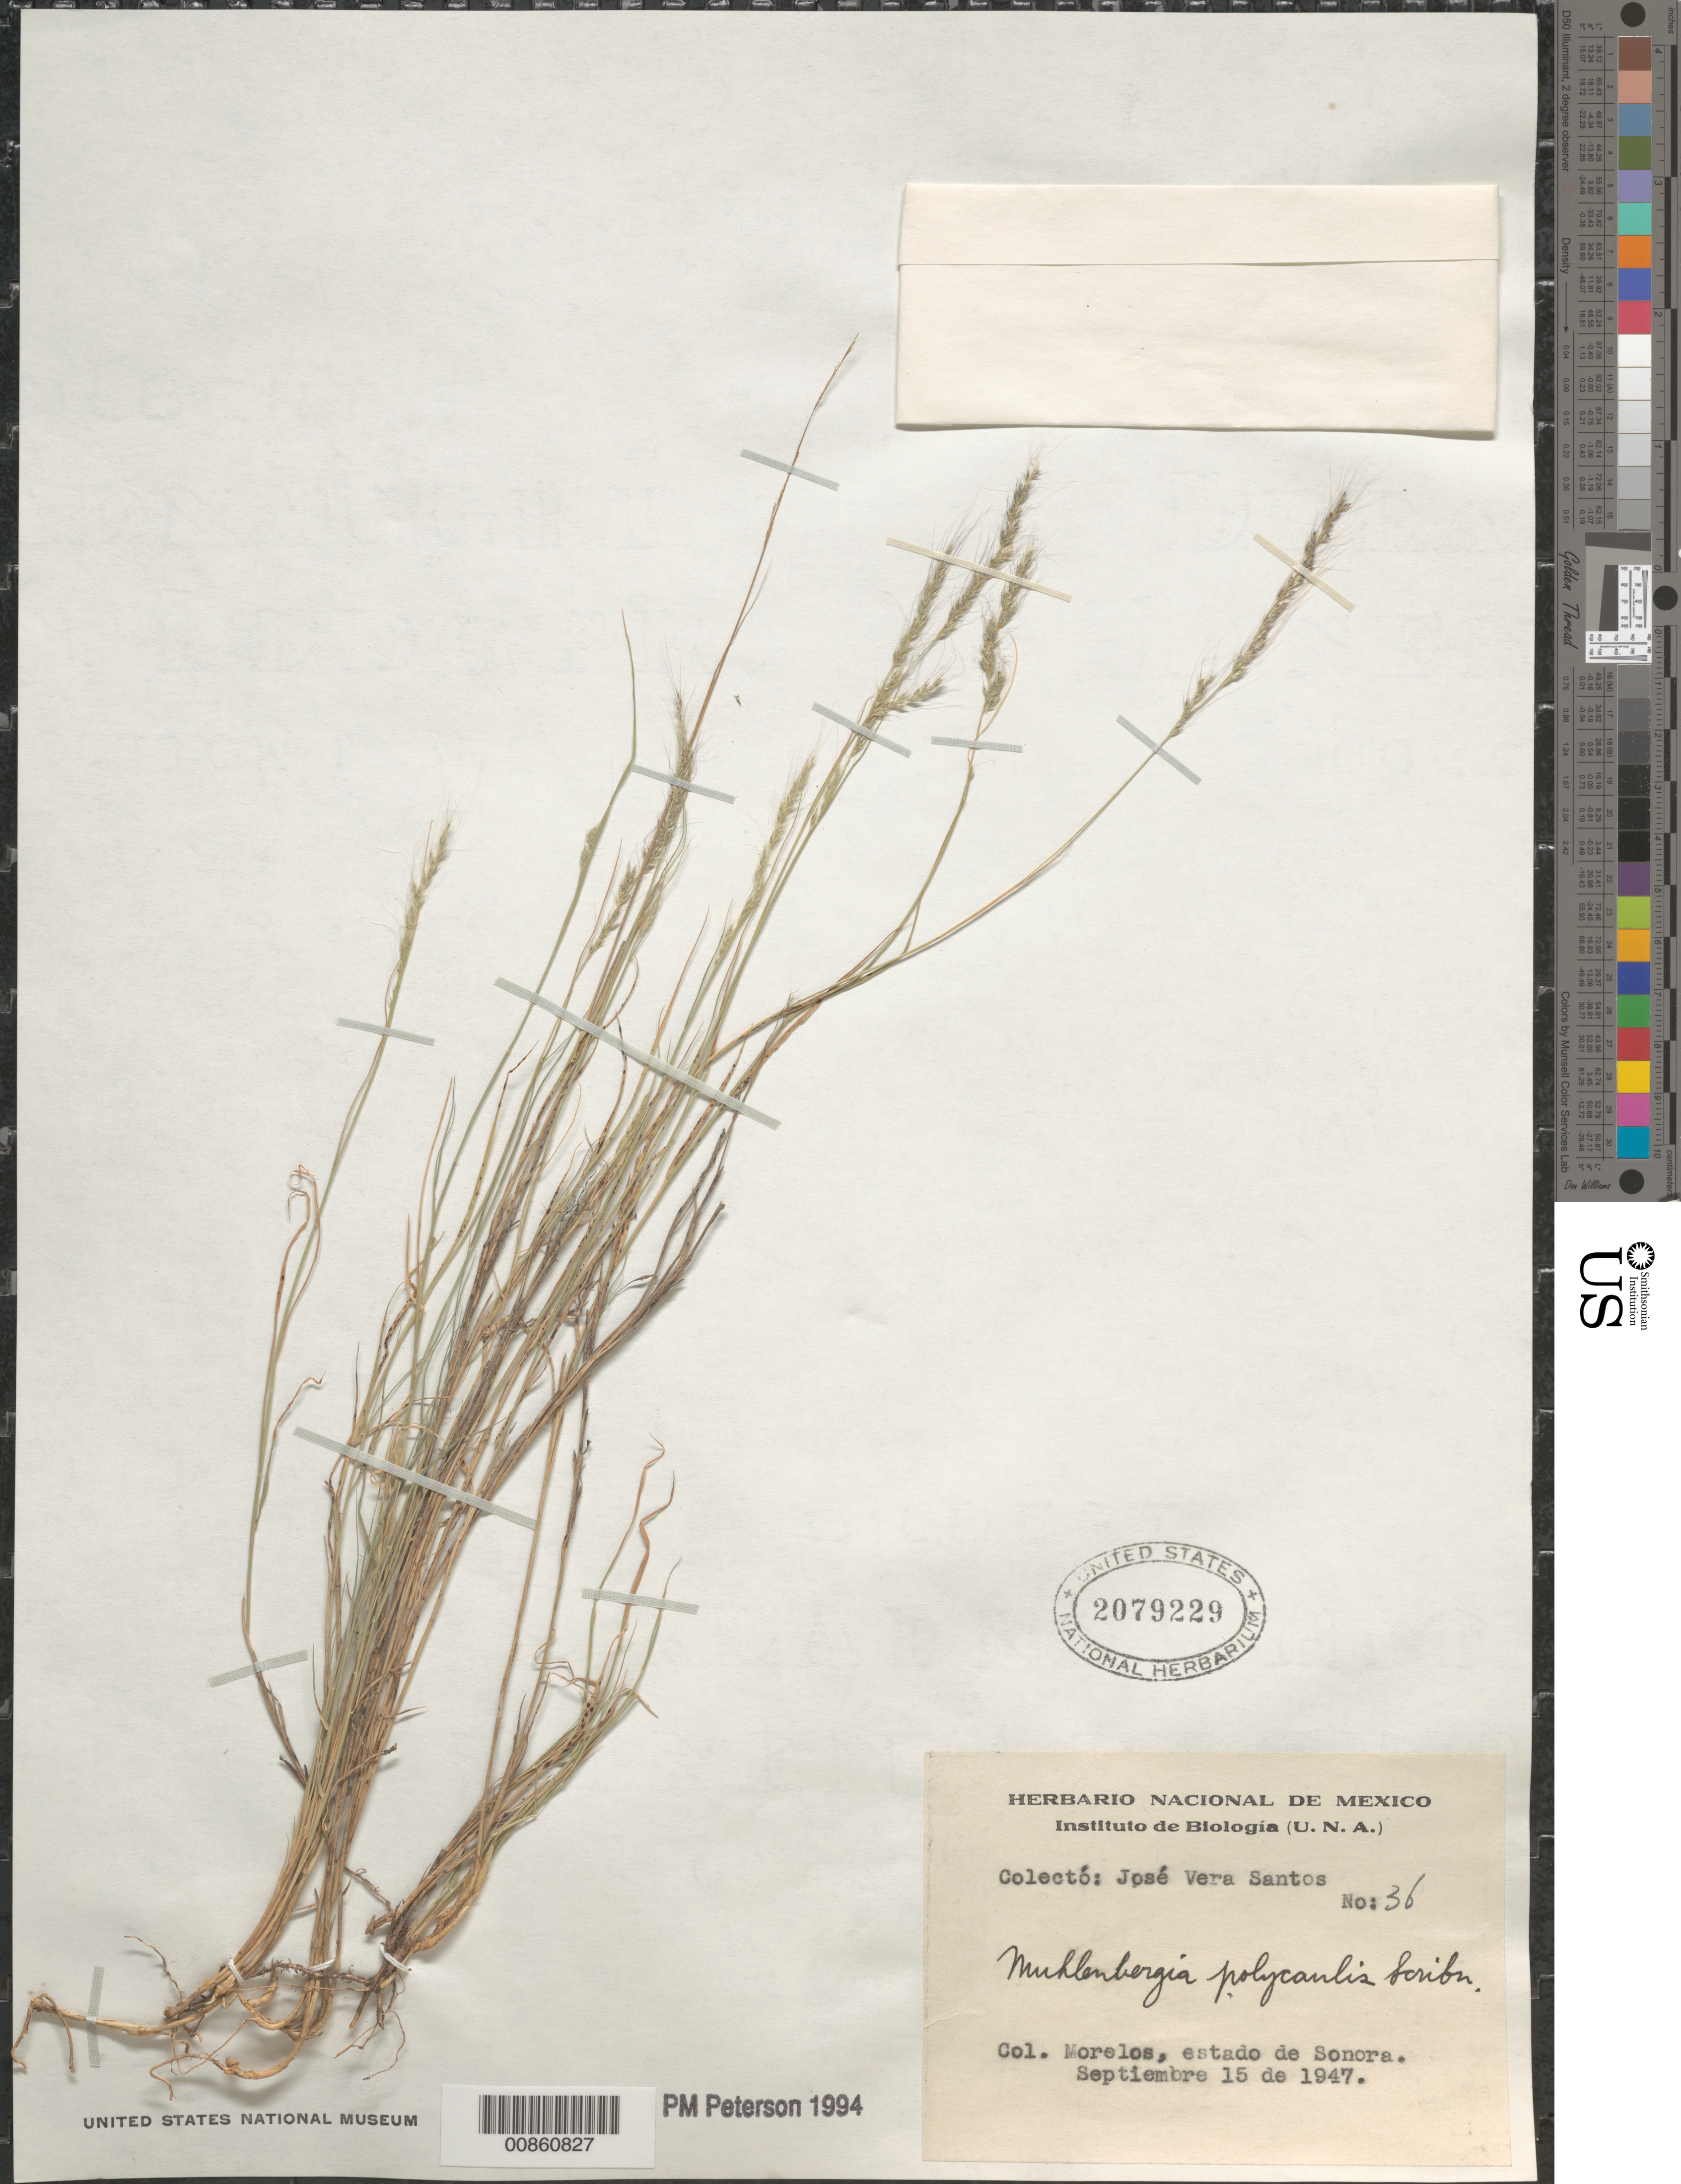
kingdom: Plantae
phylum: Tracheophyta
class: Liliopsida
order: Poales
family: Poaceae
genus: Muhlenbergia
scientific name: Muhlenbergia polycaulis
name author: Scribn.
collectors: J. Vera Santos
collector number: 36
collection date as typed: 15 Sep 1947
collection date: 1947-09-15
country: Mexico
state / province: Sonora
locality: Col. Morelos, Son.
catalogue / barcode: US 2079229